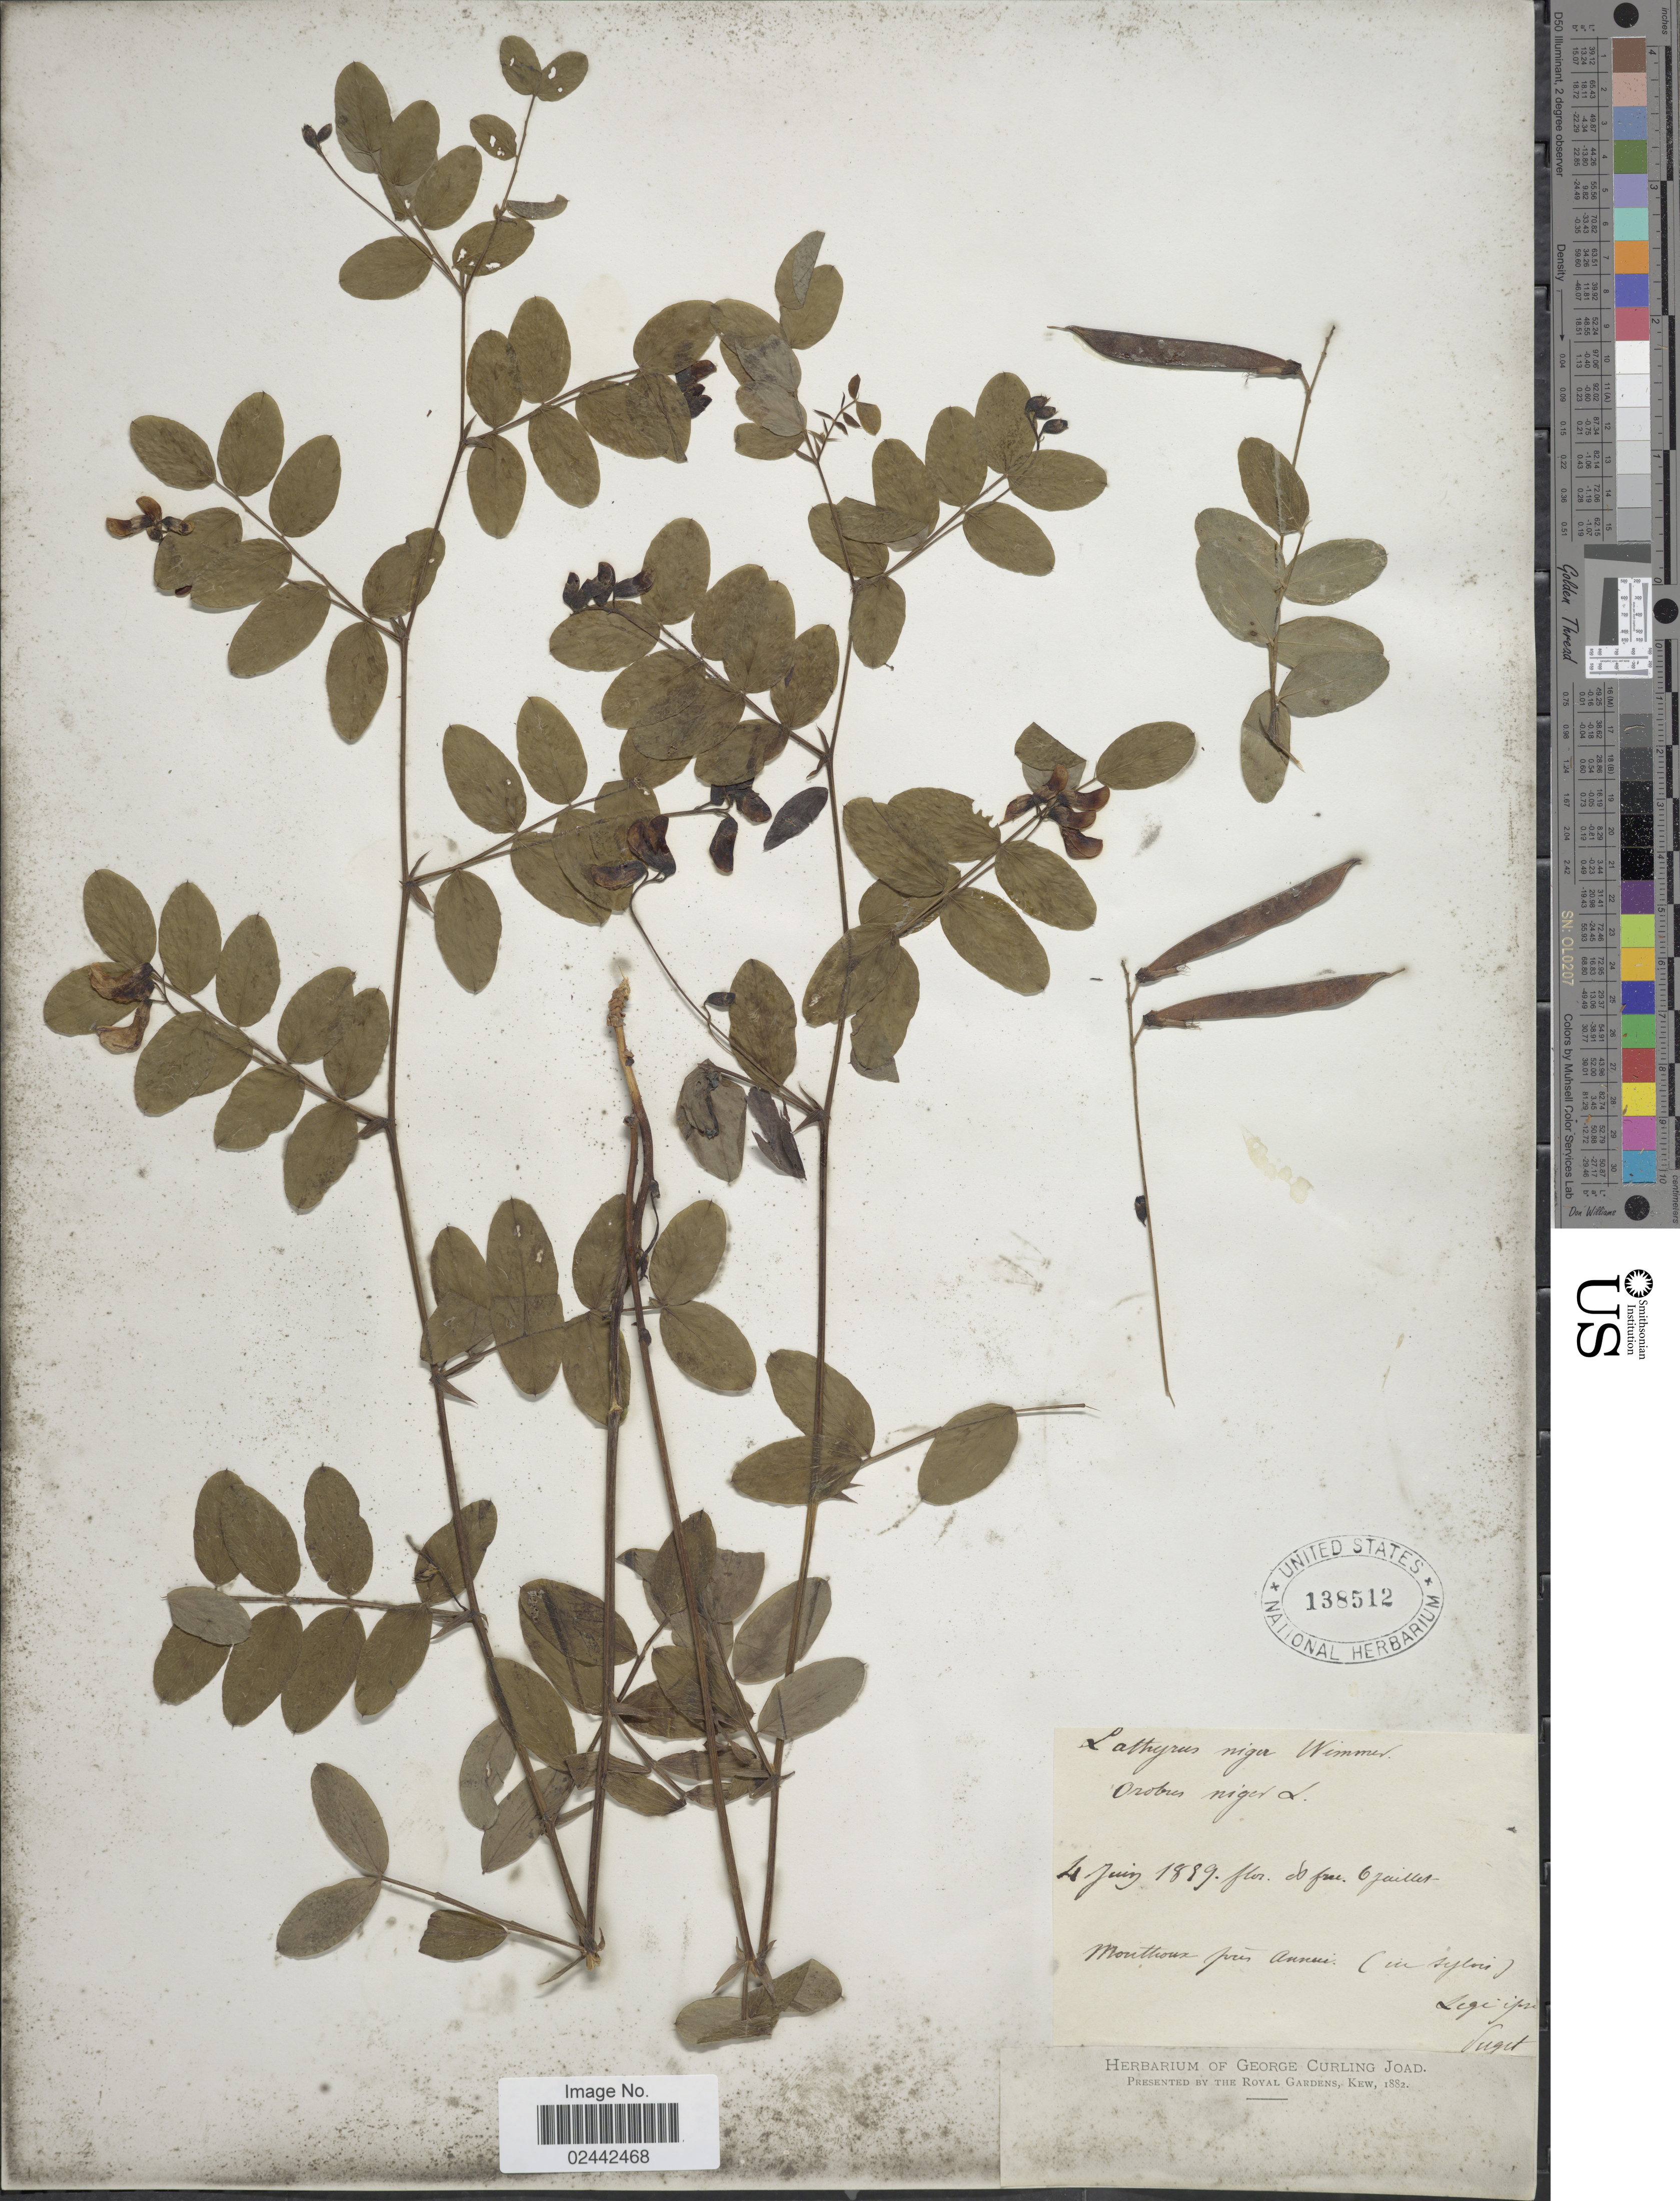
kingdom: Plantae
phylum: Tracheophyta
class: Magnoliopsida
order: Fabales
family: Fabaceae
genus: Lathyrus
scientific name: Lathyrus niger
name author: (L.) Bernh.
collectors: -. Puget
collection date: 1889-06-04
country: France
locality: Monthoux pres Anneci (in sylvis)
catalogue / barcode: US 138512